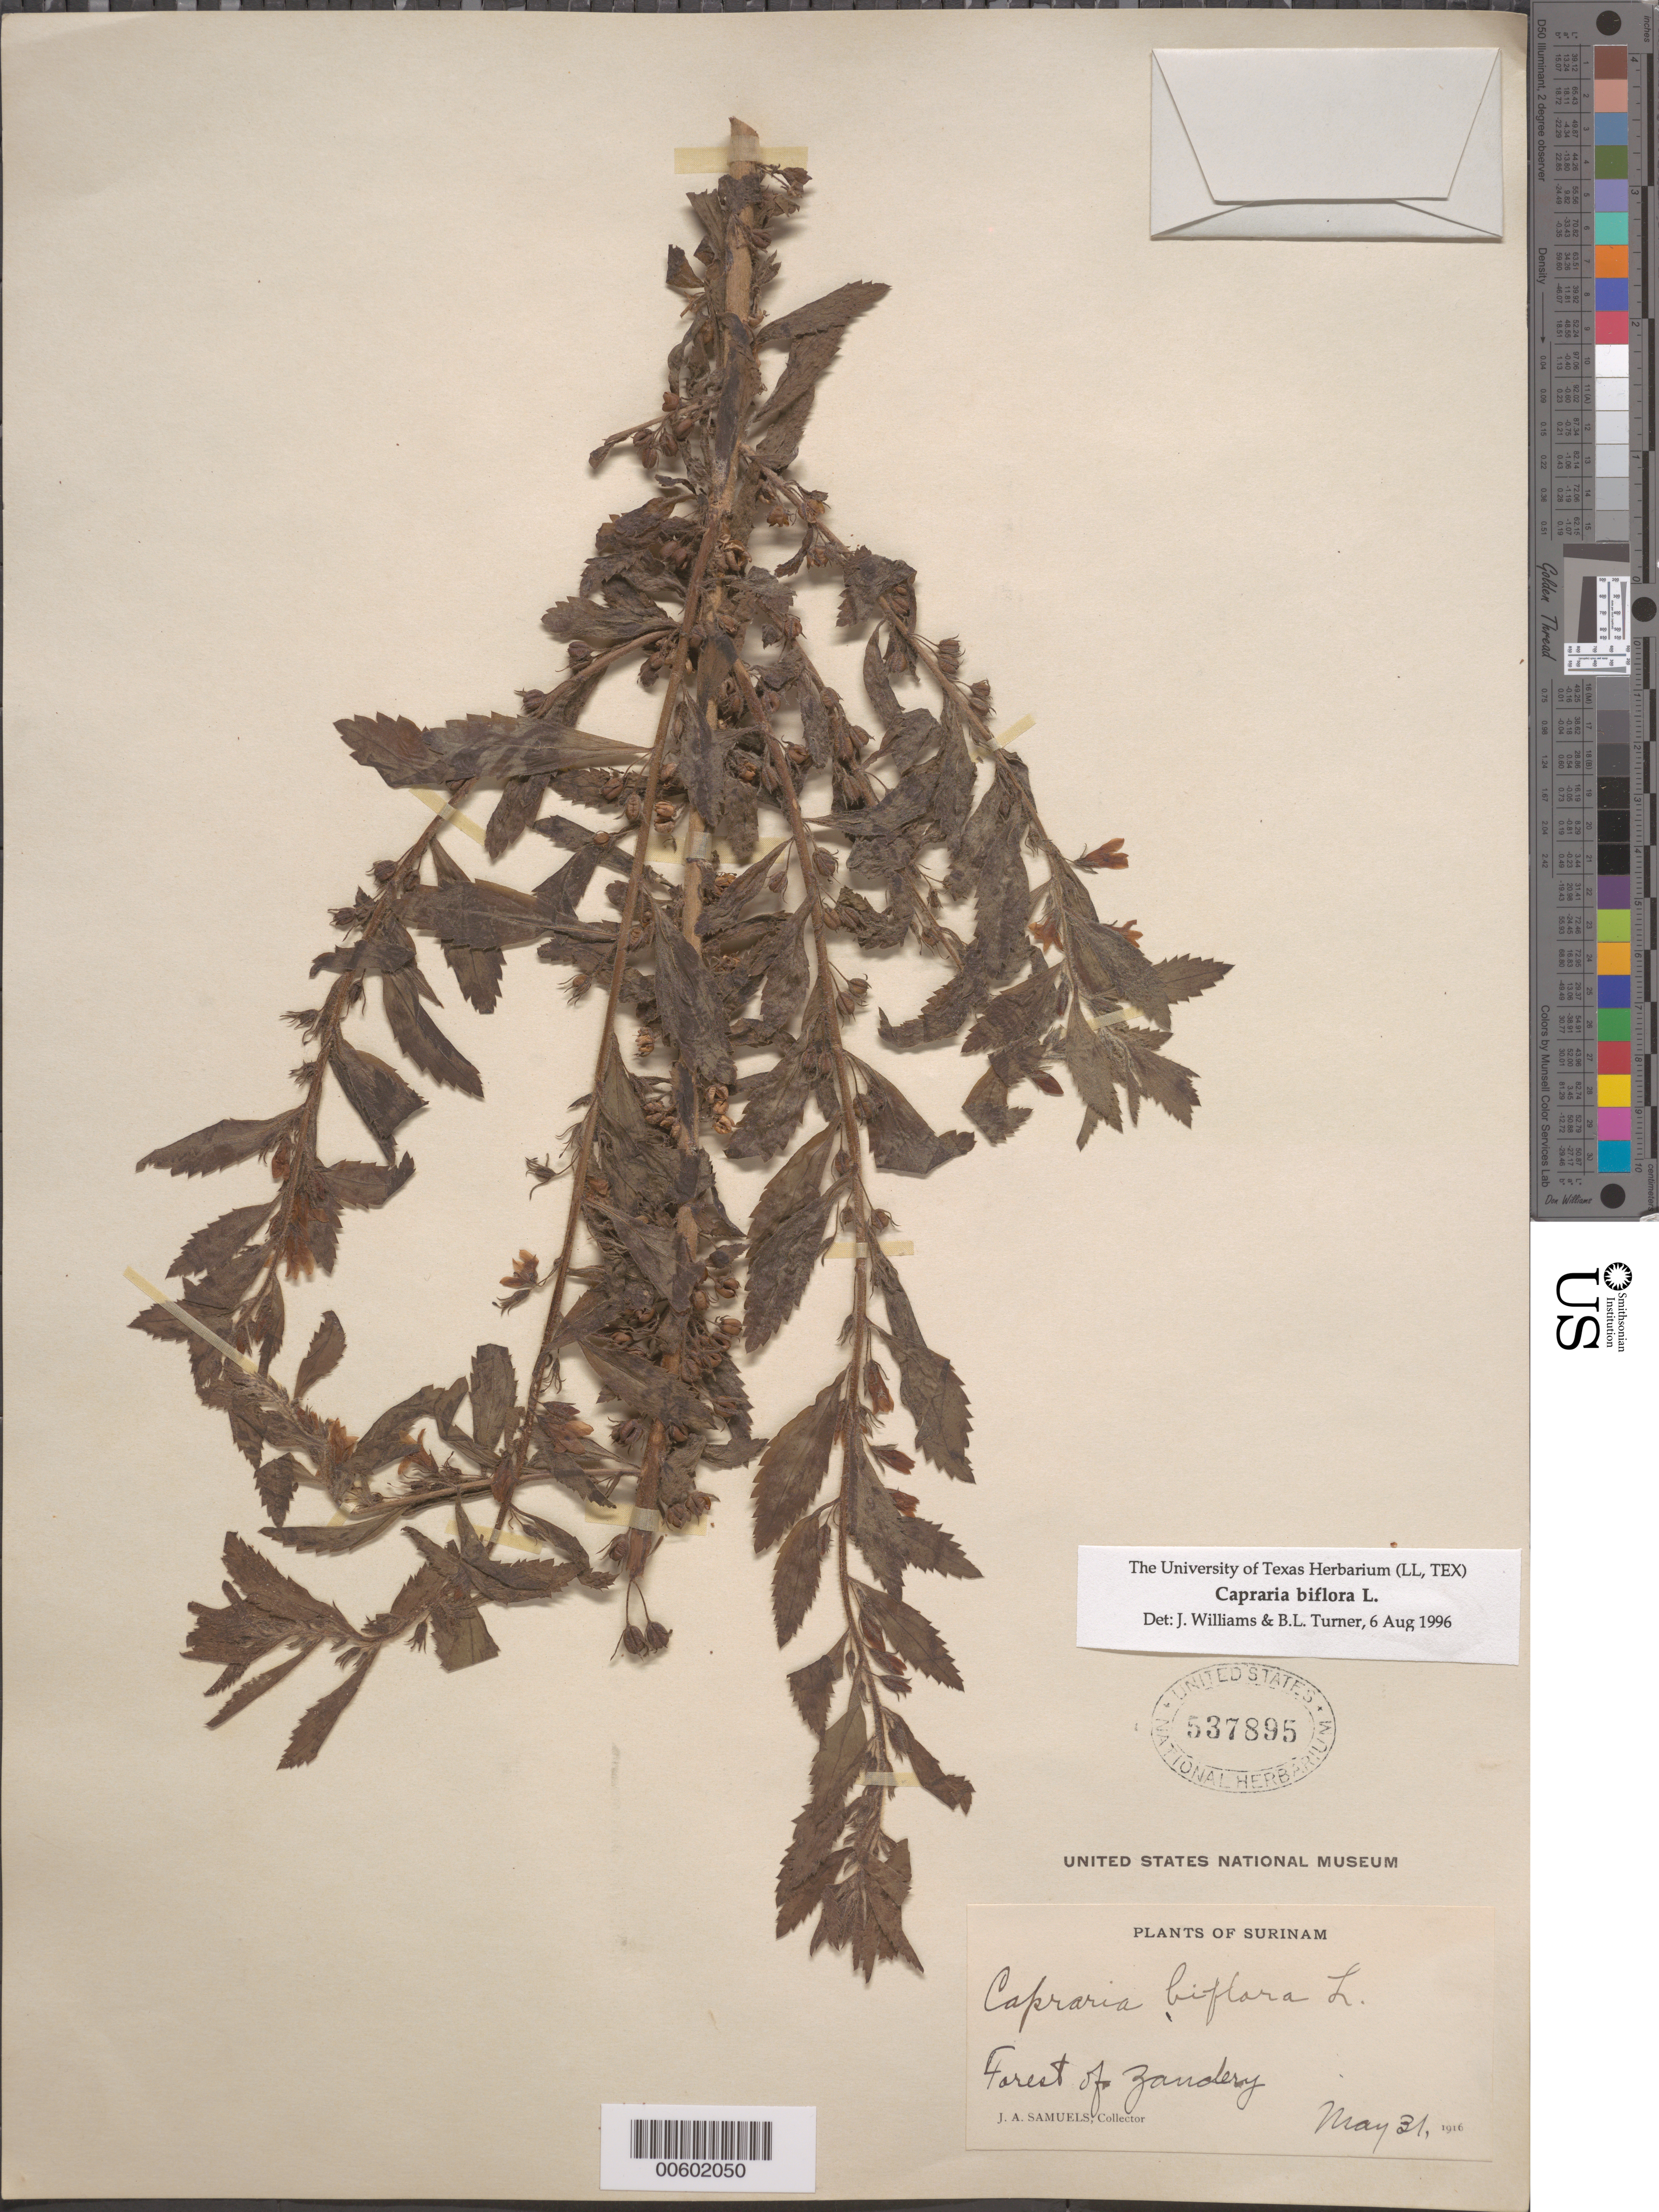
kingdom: Plantae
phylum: Tracheophyta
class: Magnoliopsida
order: Lamiales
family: Scrophulariaceae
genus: Capraria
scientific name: Capraria biflora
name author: L.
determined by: Williams, J.; Turner, B. L.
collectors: J. A. Samuels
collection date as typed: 31-May-16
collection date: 1916-05-31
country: Suriname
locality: Forest of Zandery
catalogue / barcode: US 537895